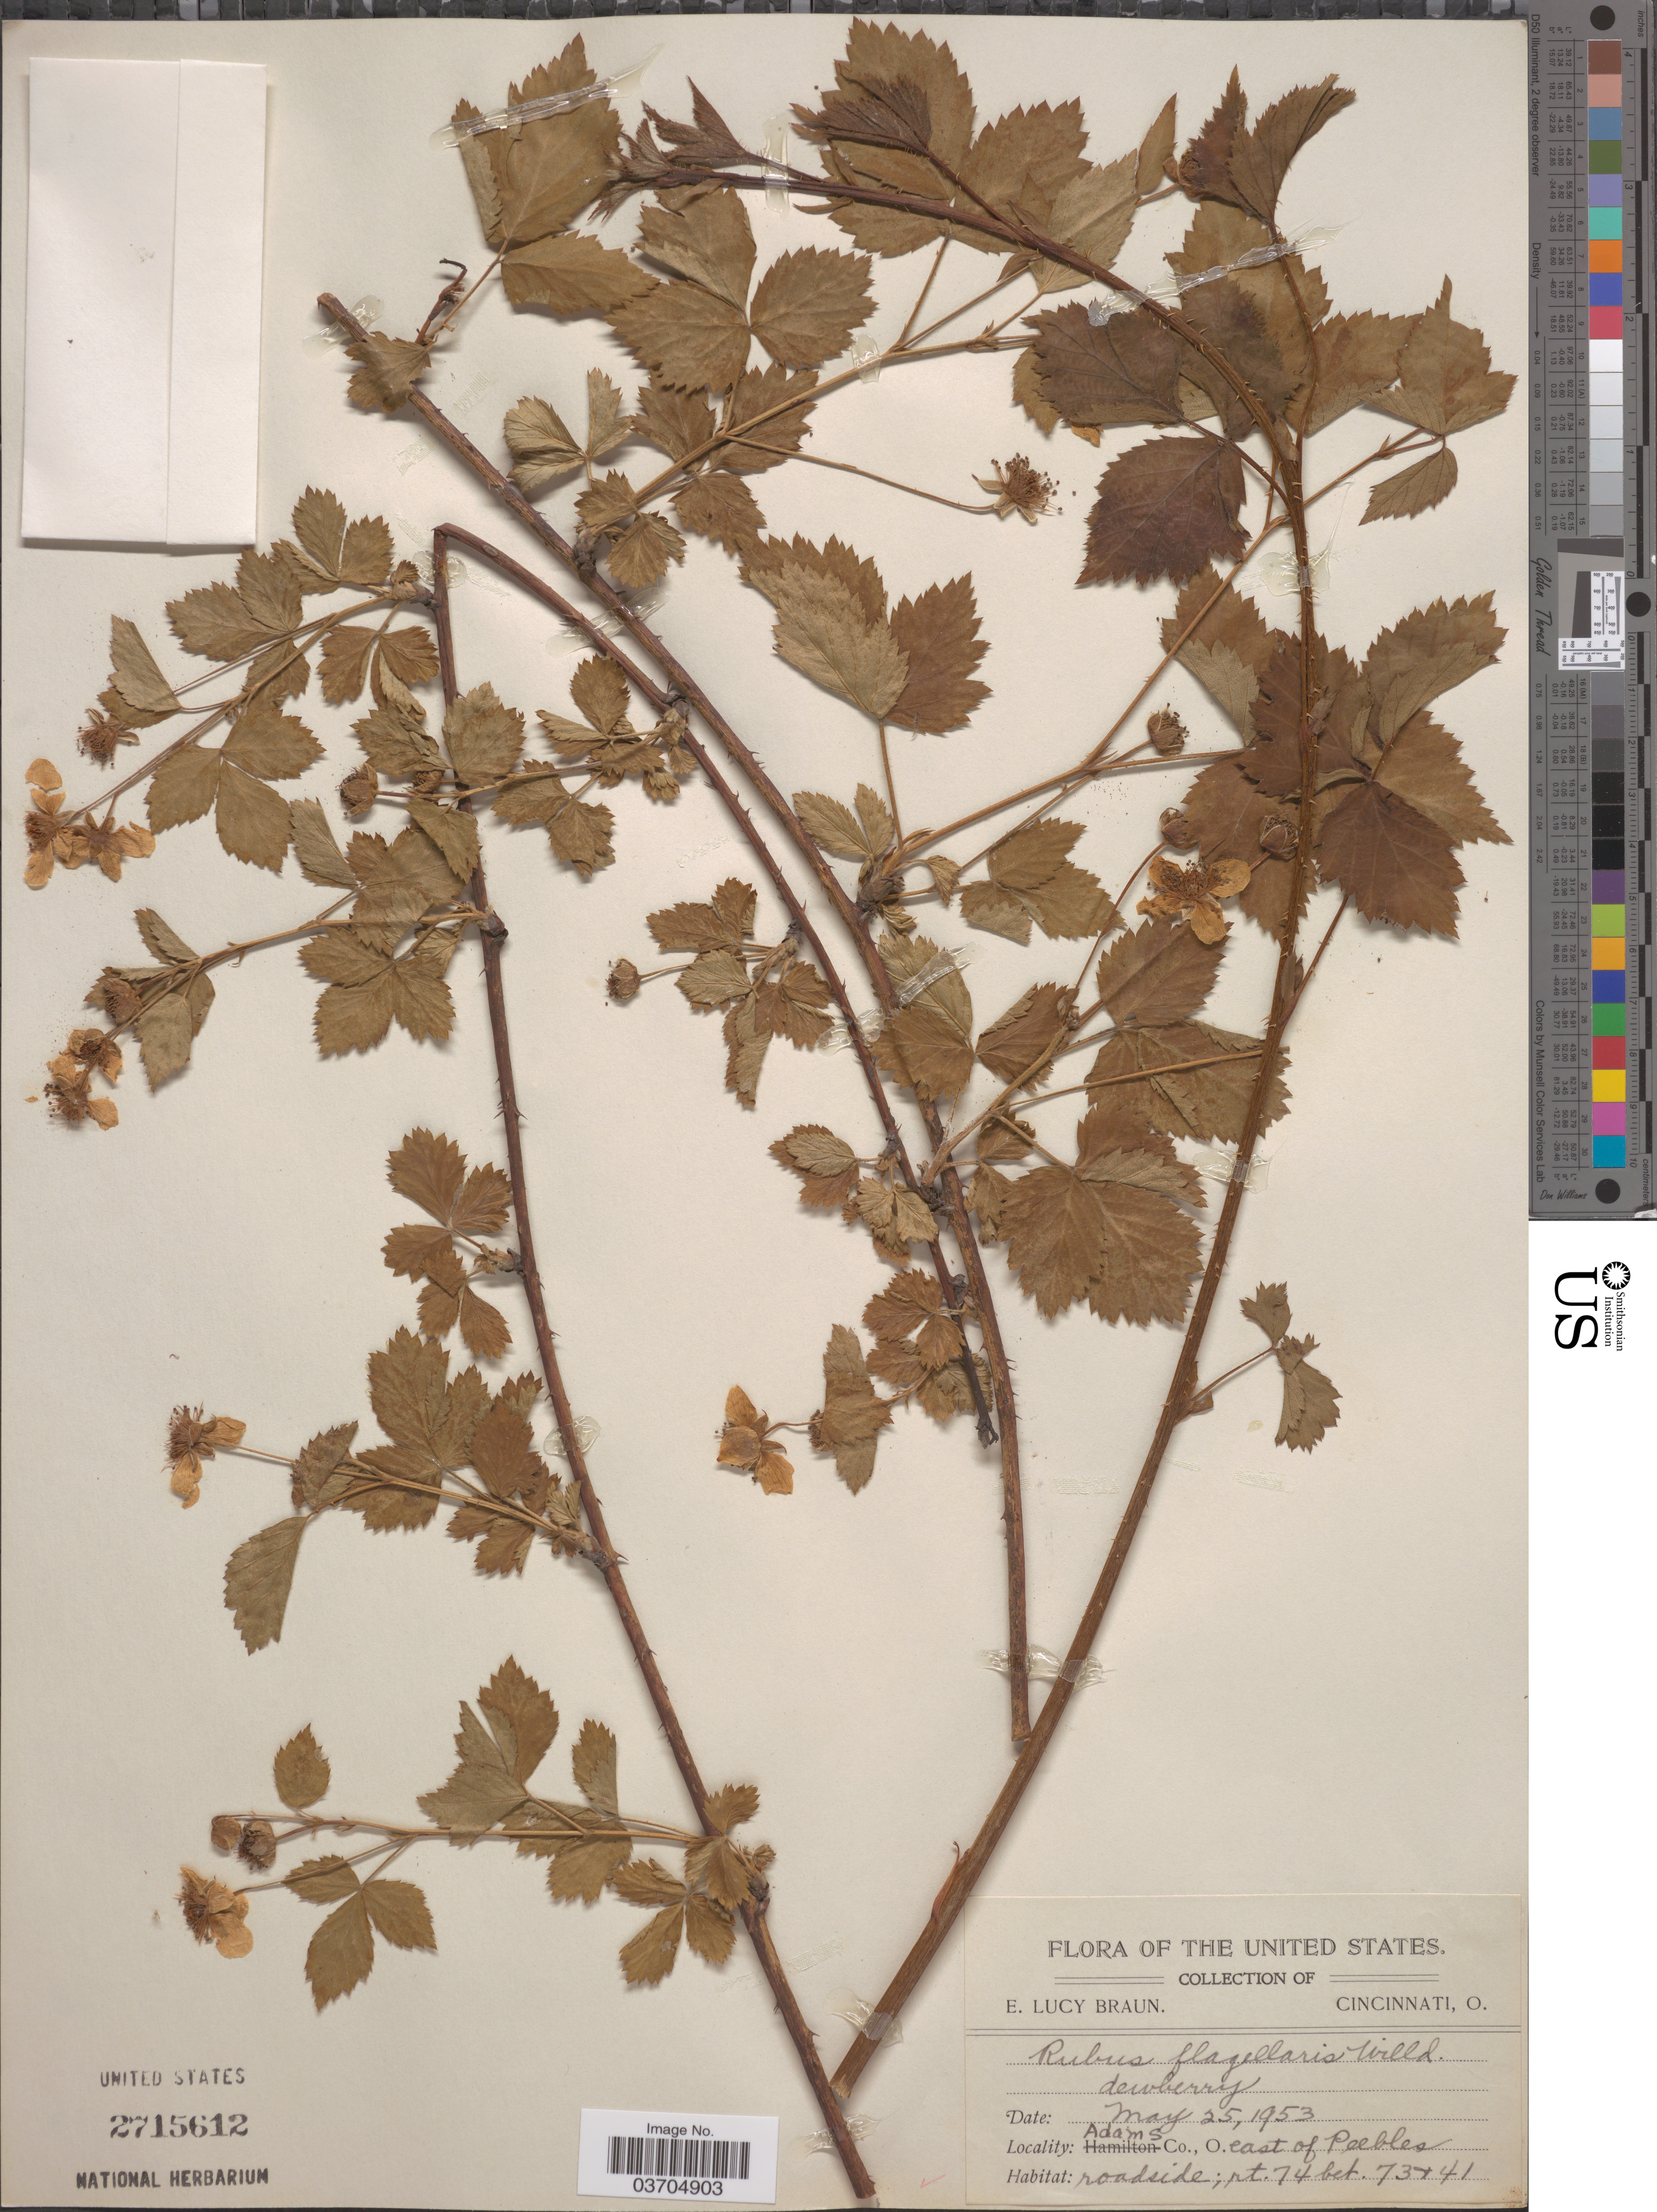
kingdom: Plantae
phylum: Tracheophyta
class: Magnoliopsida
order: Rosales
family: Rosaceae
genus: Rubus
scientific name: Rubus flagellaris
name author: Willd.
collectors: E. L. Braun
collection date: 1953-05-25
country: United States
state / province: Ohio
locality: Adams Co., east of Peebles.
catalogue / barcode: US 2715612